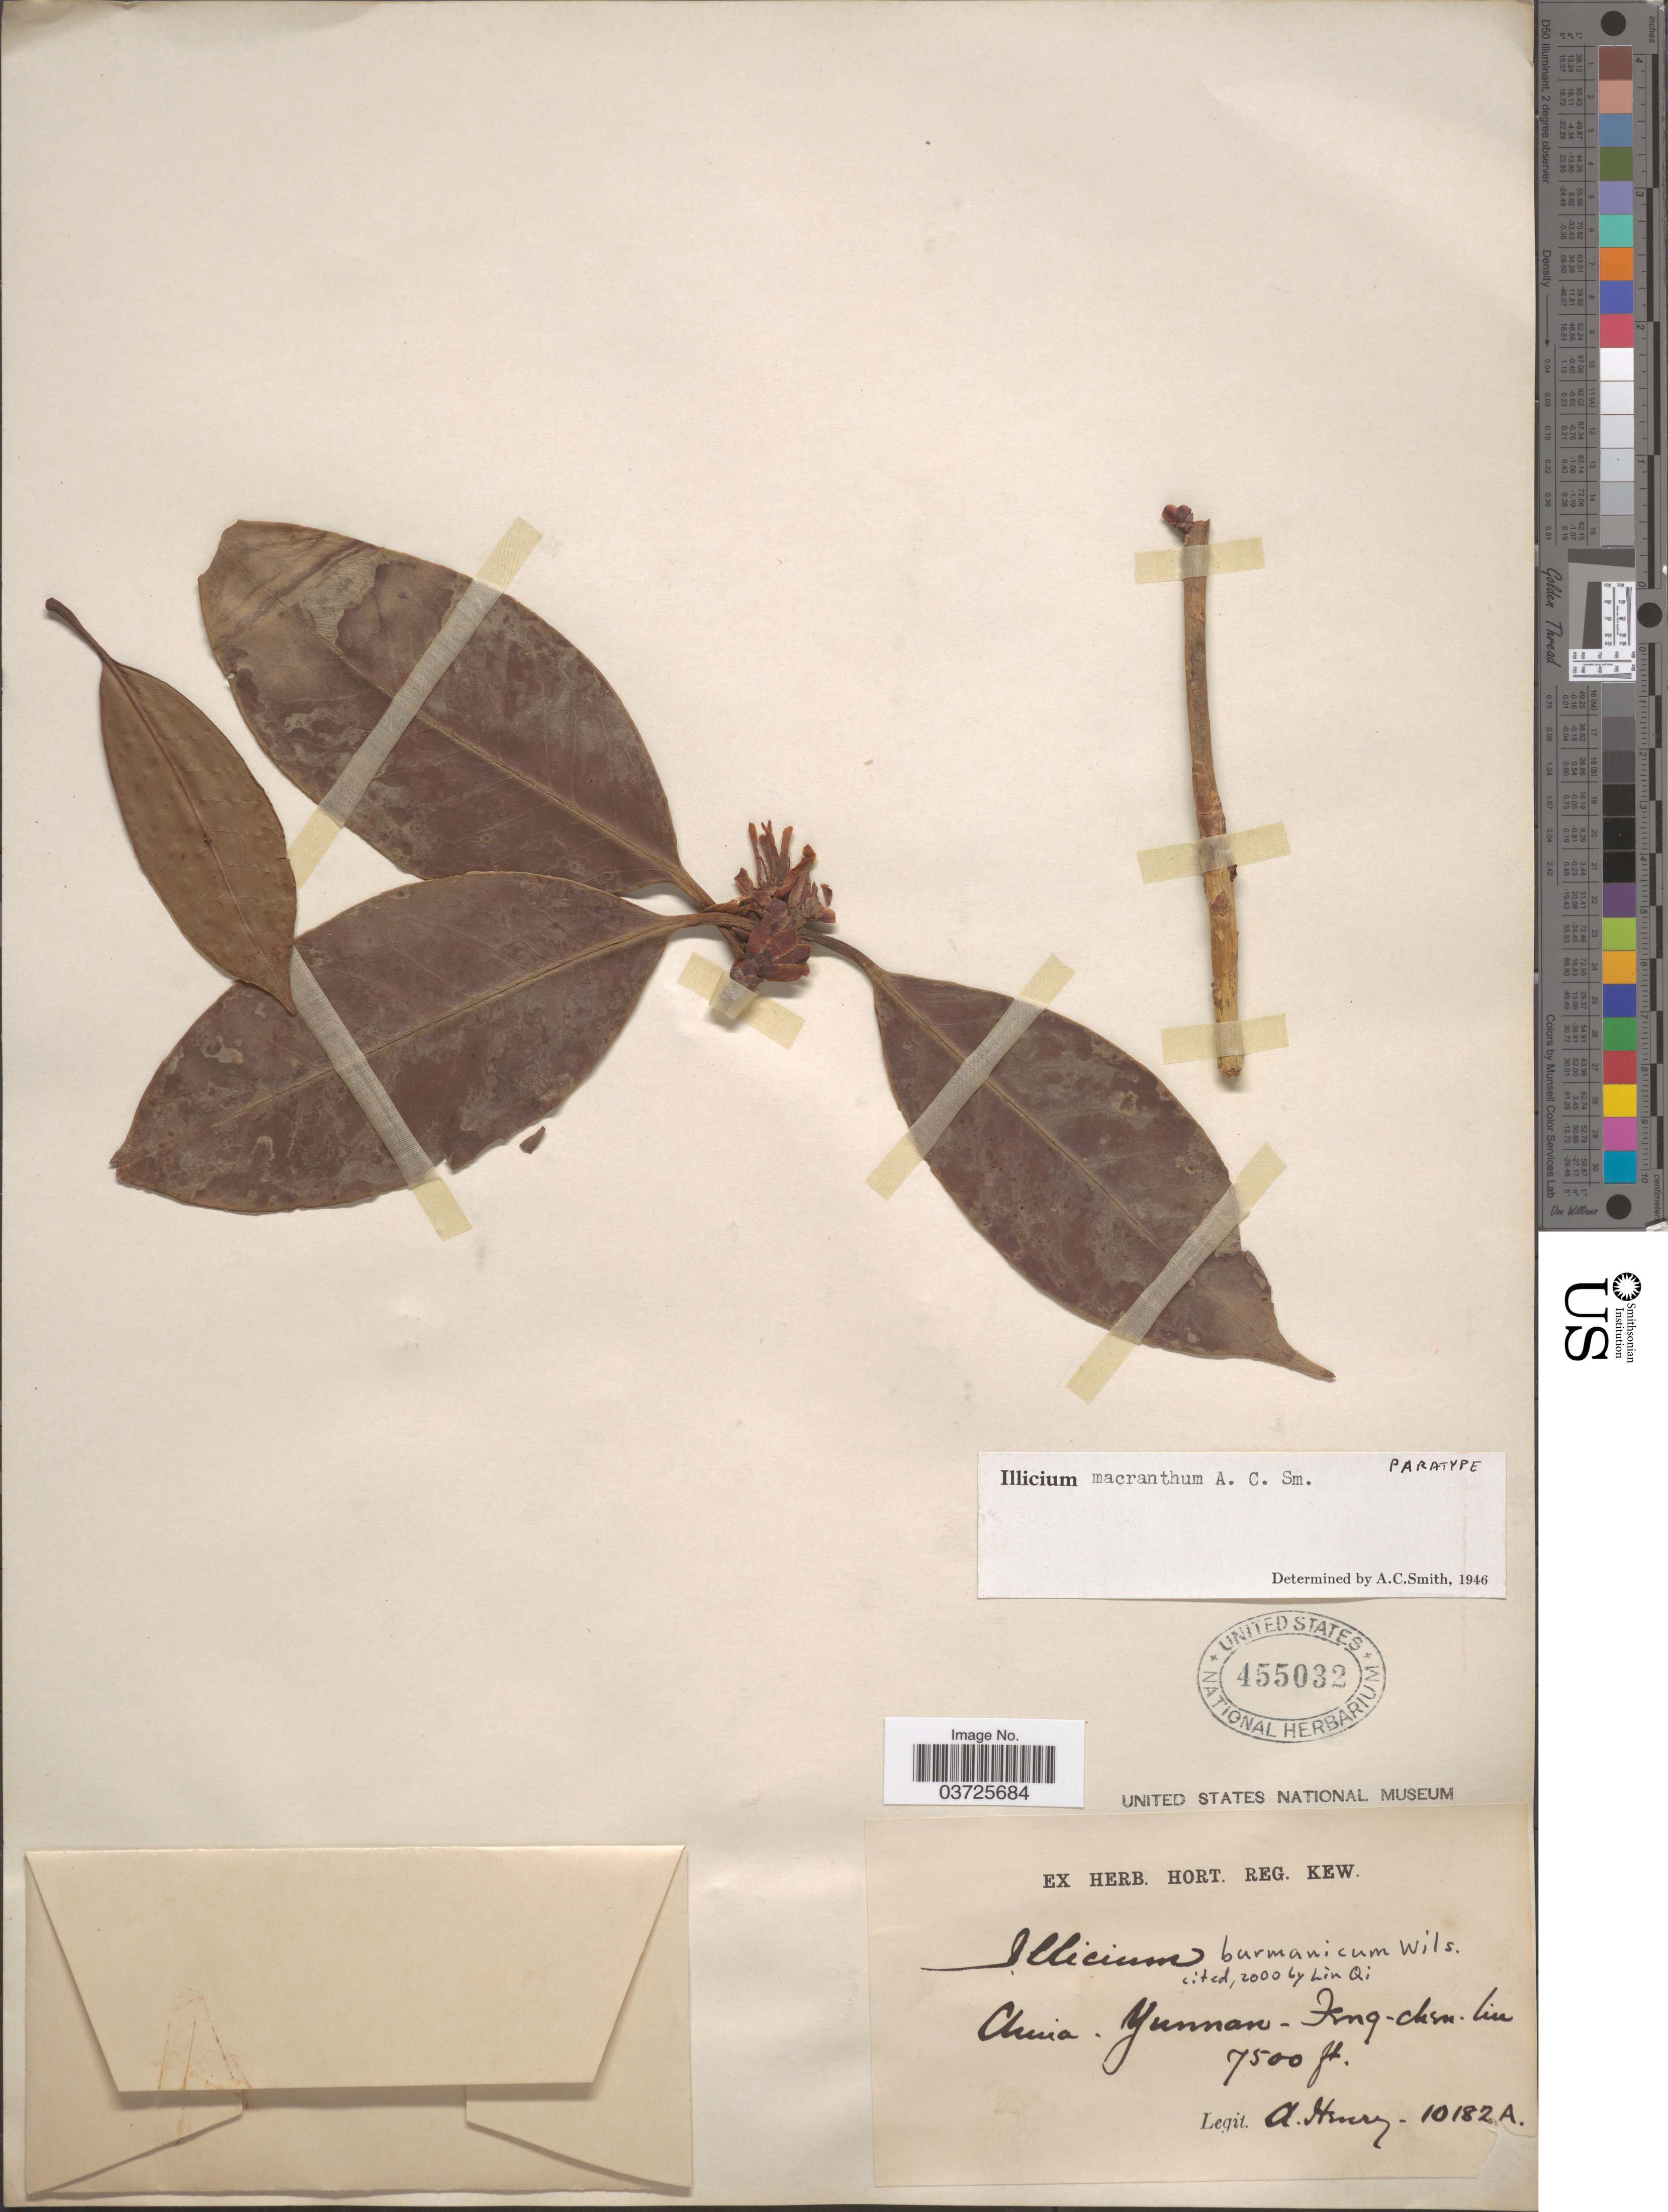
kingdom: Plantae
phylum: Tracheophyta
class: Magnoliopsida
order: Austrobaileyales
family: Schisandraceae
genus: Illicium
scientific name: Illicium burmanicum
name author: E.H. Wilson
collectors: A. Henry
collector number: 10182 A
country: China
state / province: Yunnan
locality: Jeng-chsu. [interpreted] Lin.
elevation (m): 2286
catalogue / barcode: US 455032